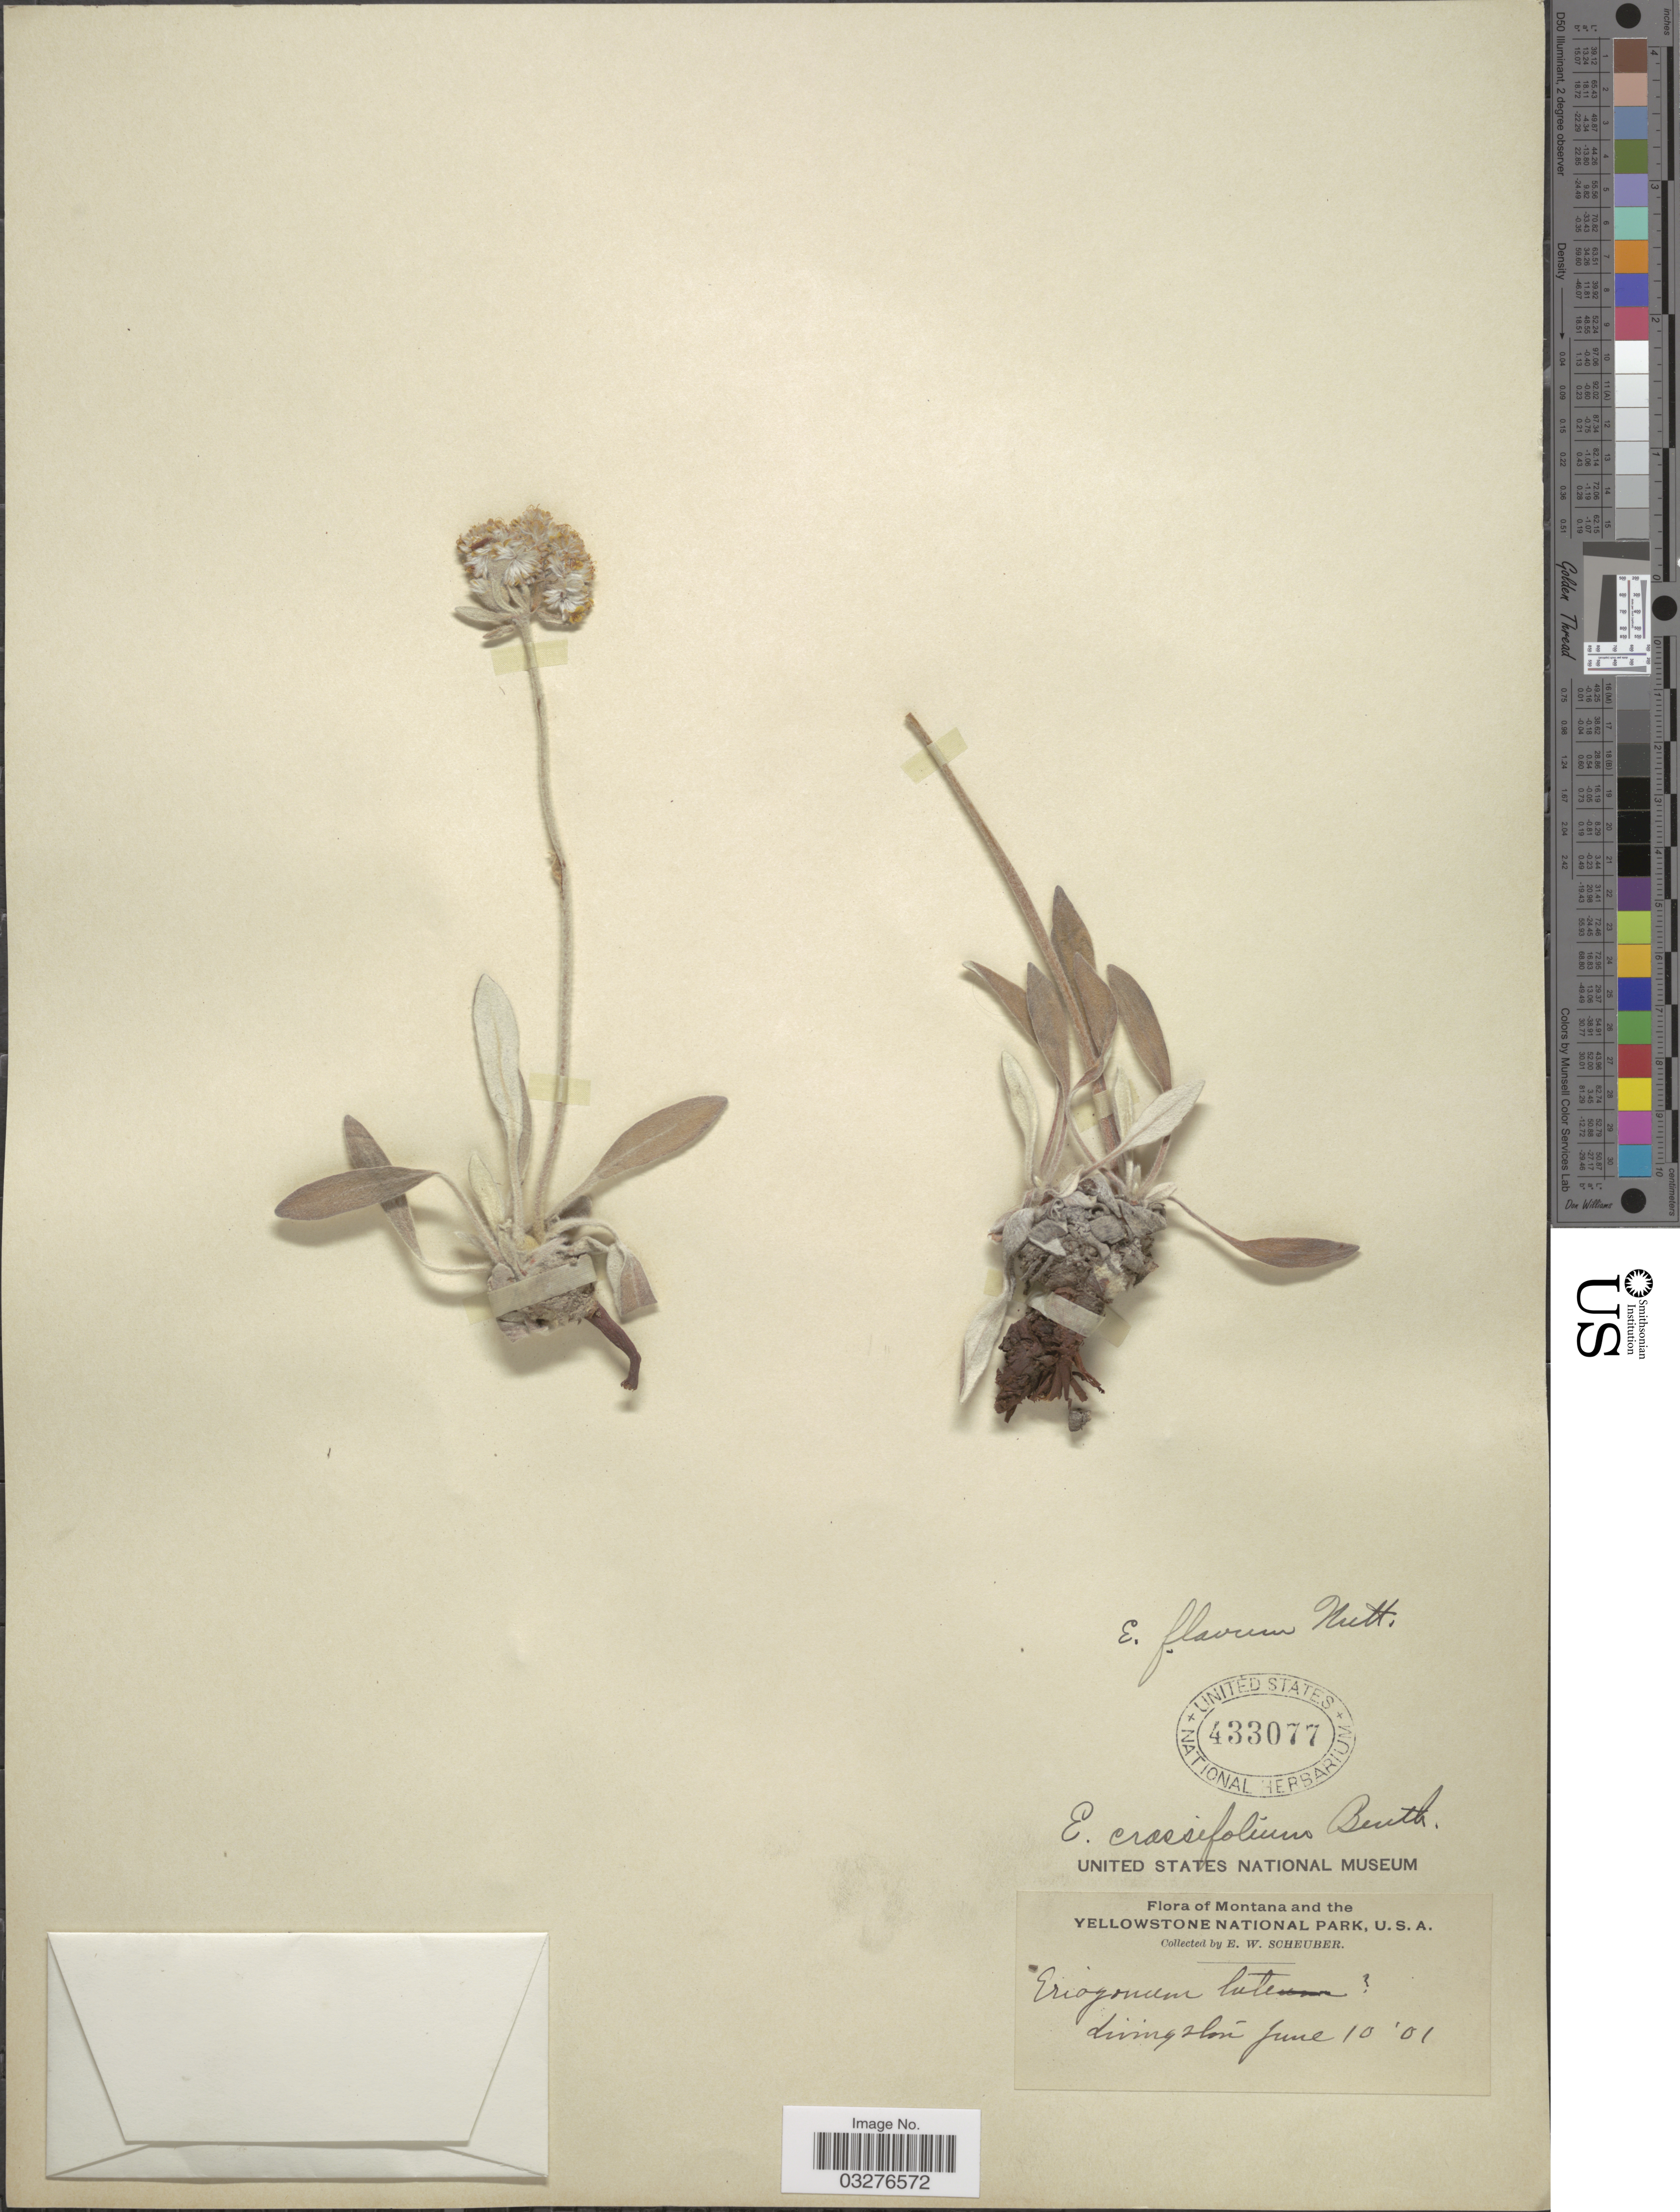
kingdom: Plantae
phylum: Tracheophyta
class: Magnoliopsida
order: Caryophyllales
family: Polygonaceae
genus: Eriogonum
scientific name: Eriogonum flavum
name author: Nutt. ex Benth.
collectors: E. Scheuber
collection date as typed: Transcribed d/m/y: 10/6/1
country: United States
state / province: Montana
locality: Yellowstone National Park.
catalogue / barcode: US 433077